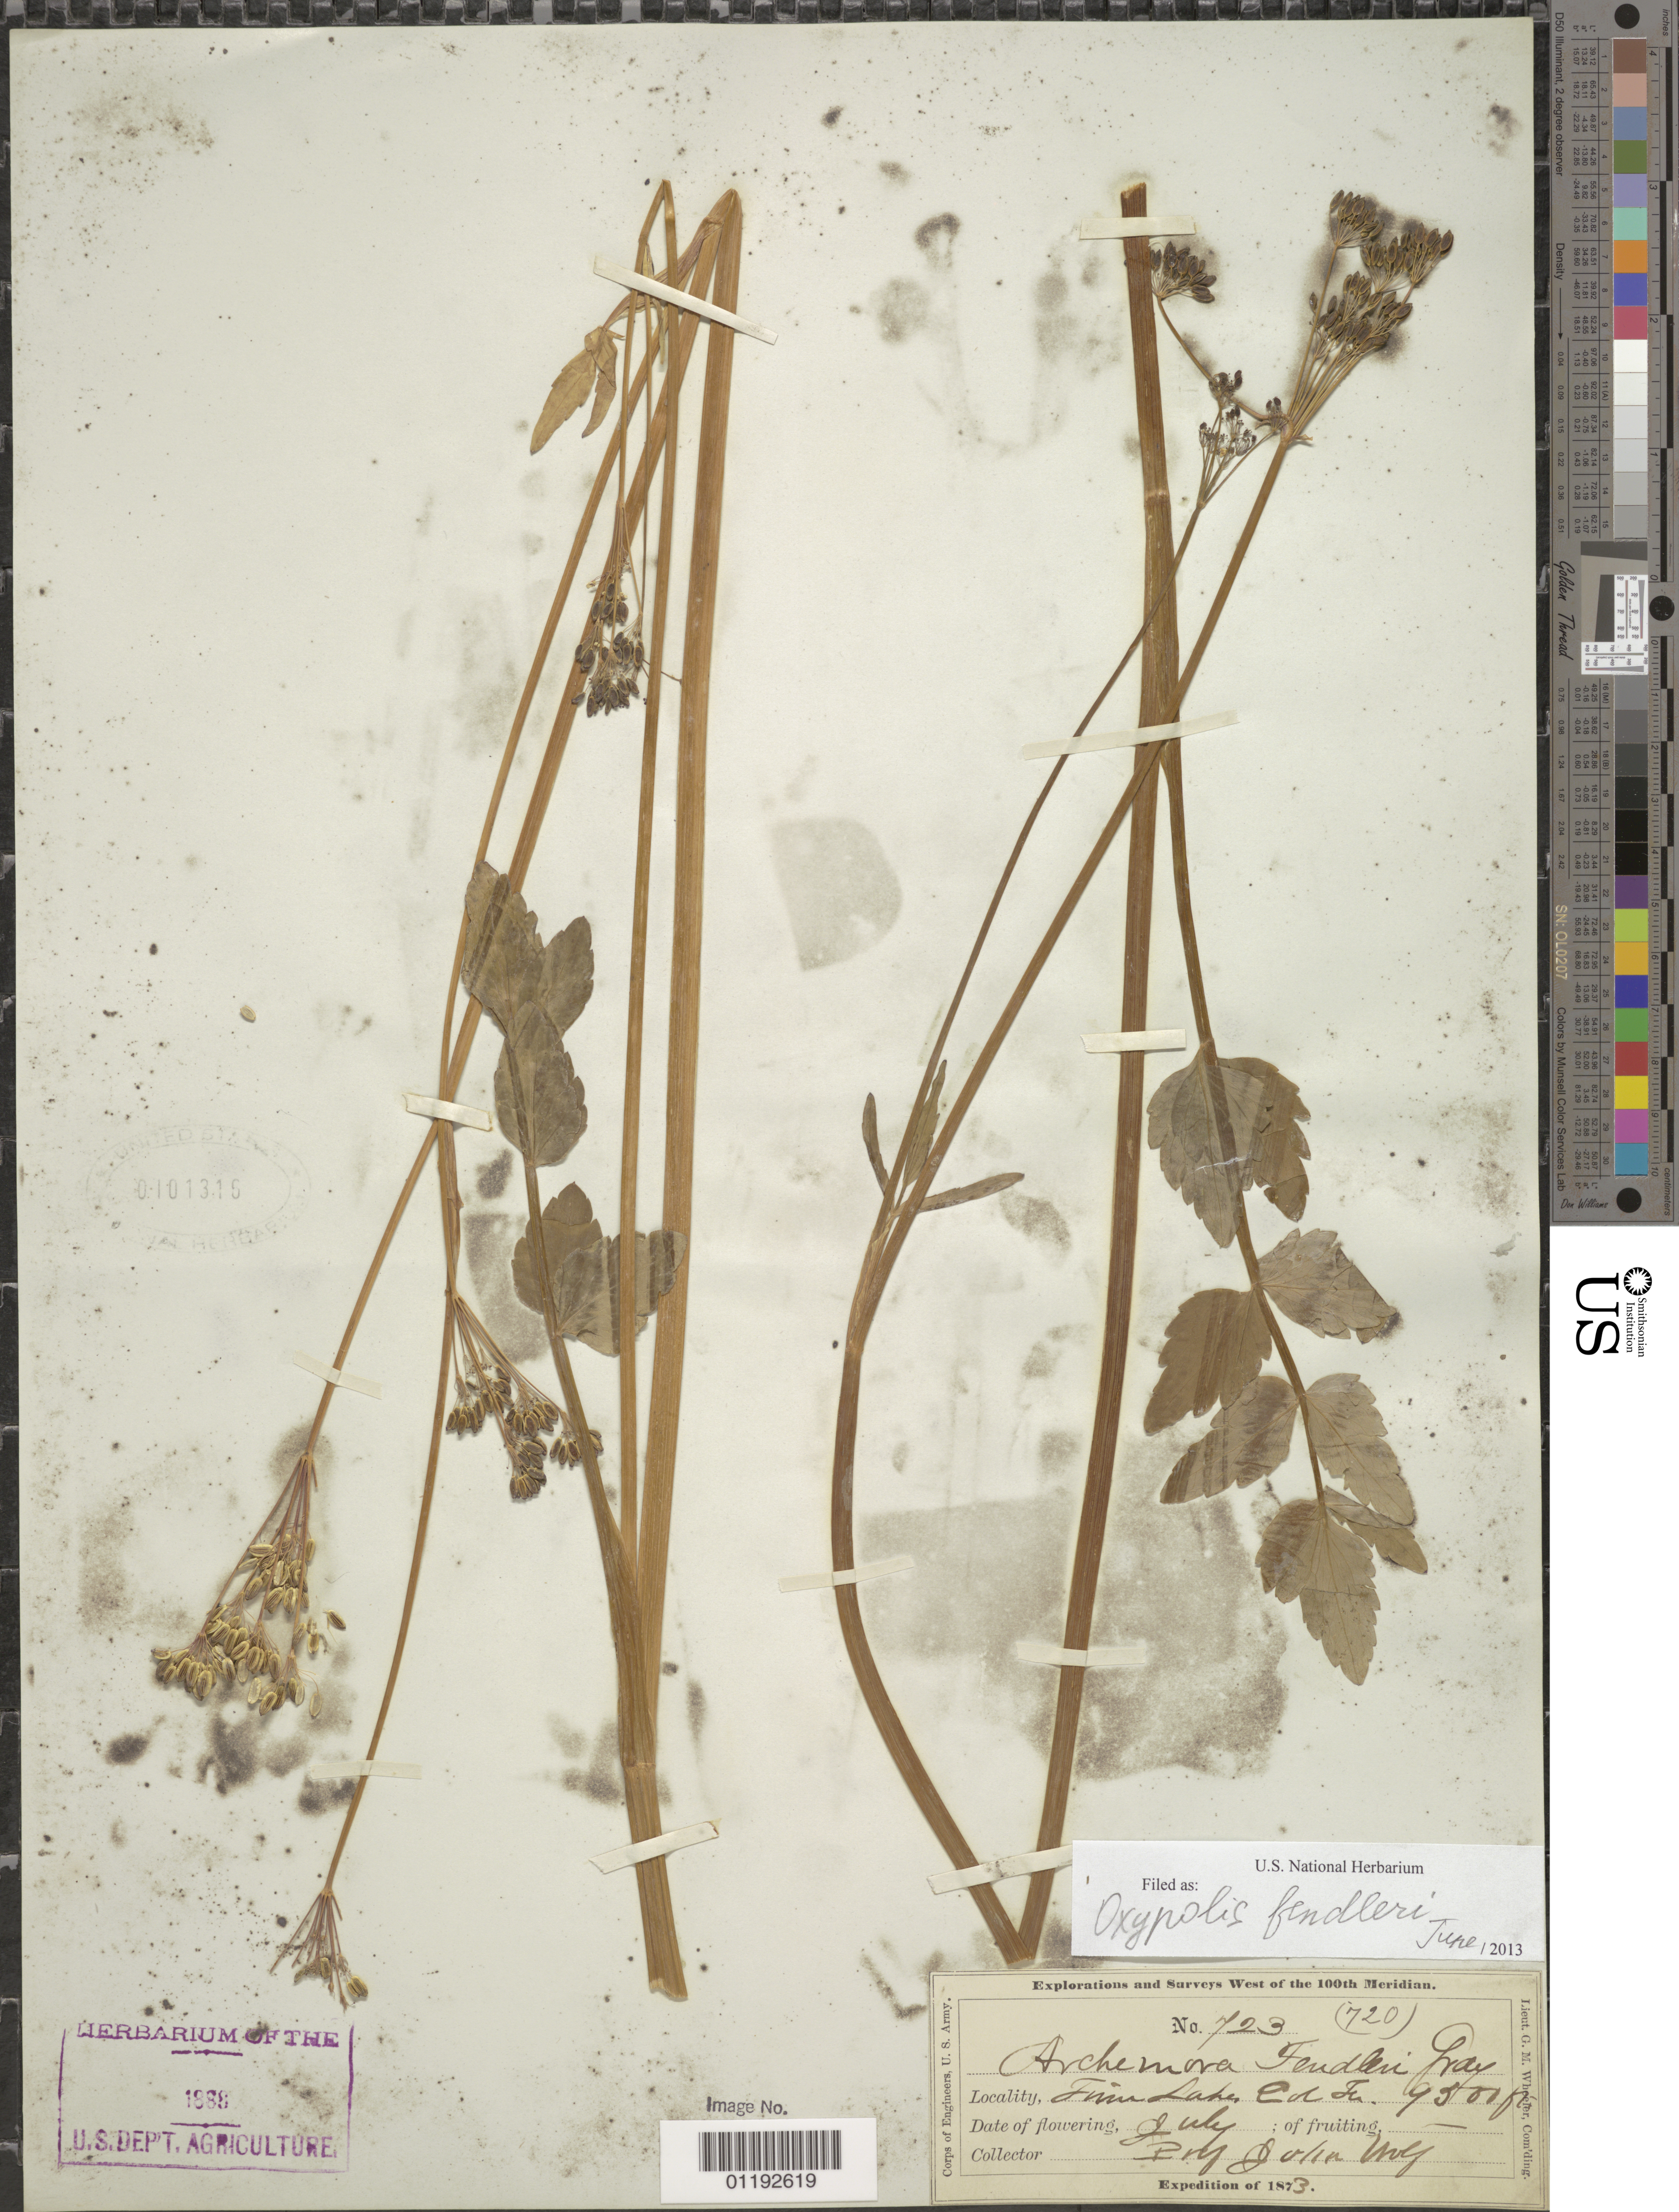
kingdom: Plantae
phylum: Tracheophyta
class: Magnoliopsida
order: Apiales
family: Apiaceae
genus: Oxypolis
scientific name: Oxypolis fendleri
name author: (A. Gray) A. Heller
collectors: J. Wolf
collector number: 723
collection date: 1873-07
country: United States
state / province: Colorado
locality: Twin Lakes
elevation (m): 2896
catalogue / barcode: US 101316